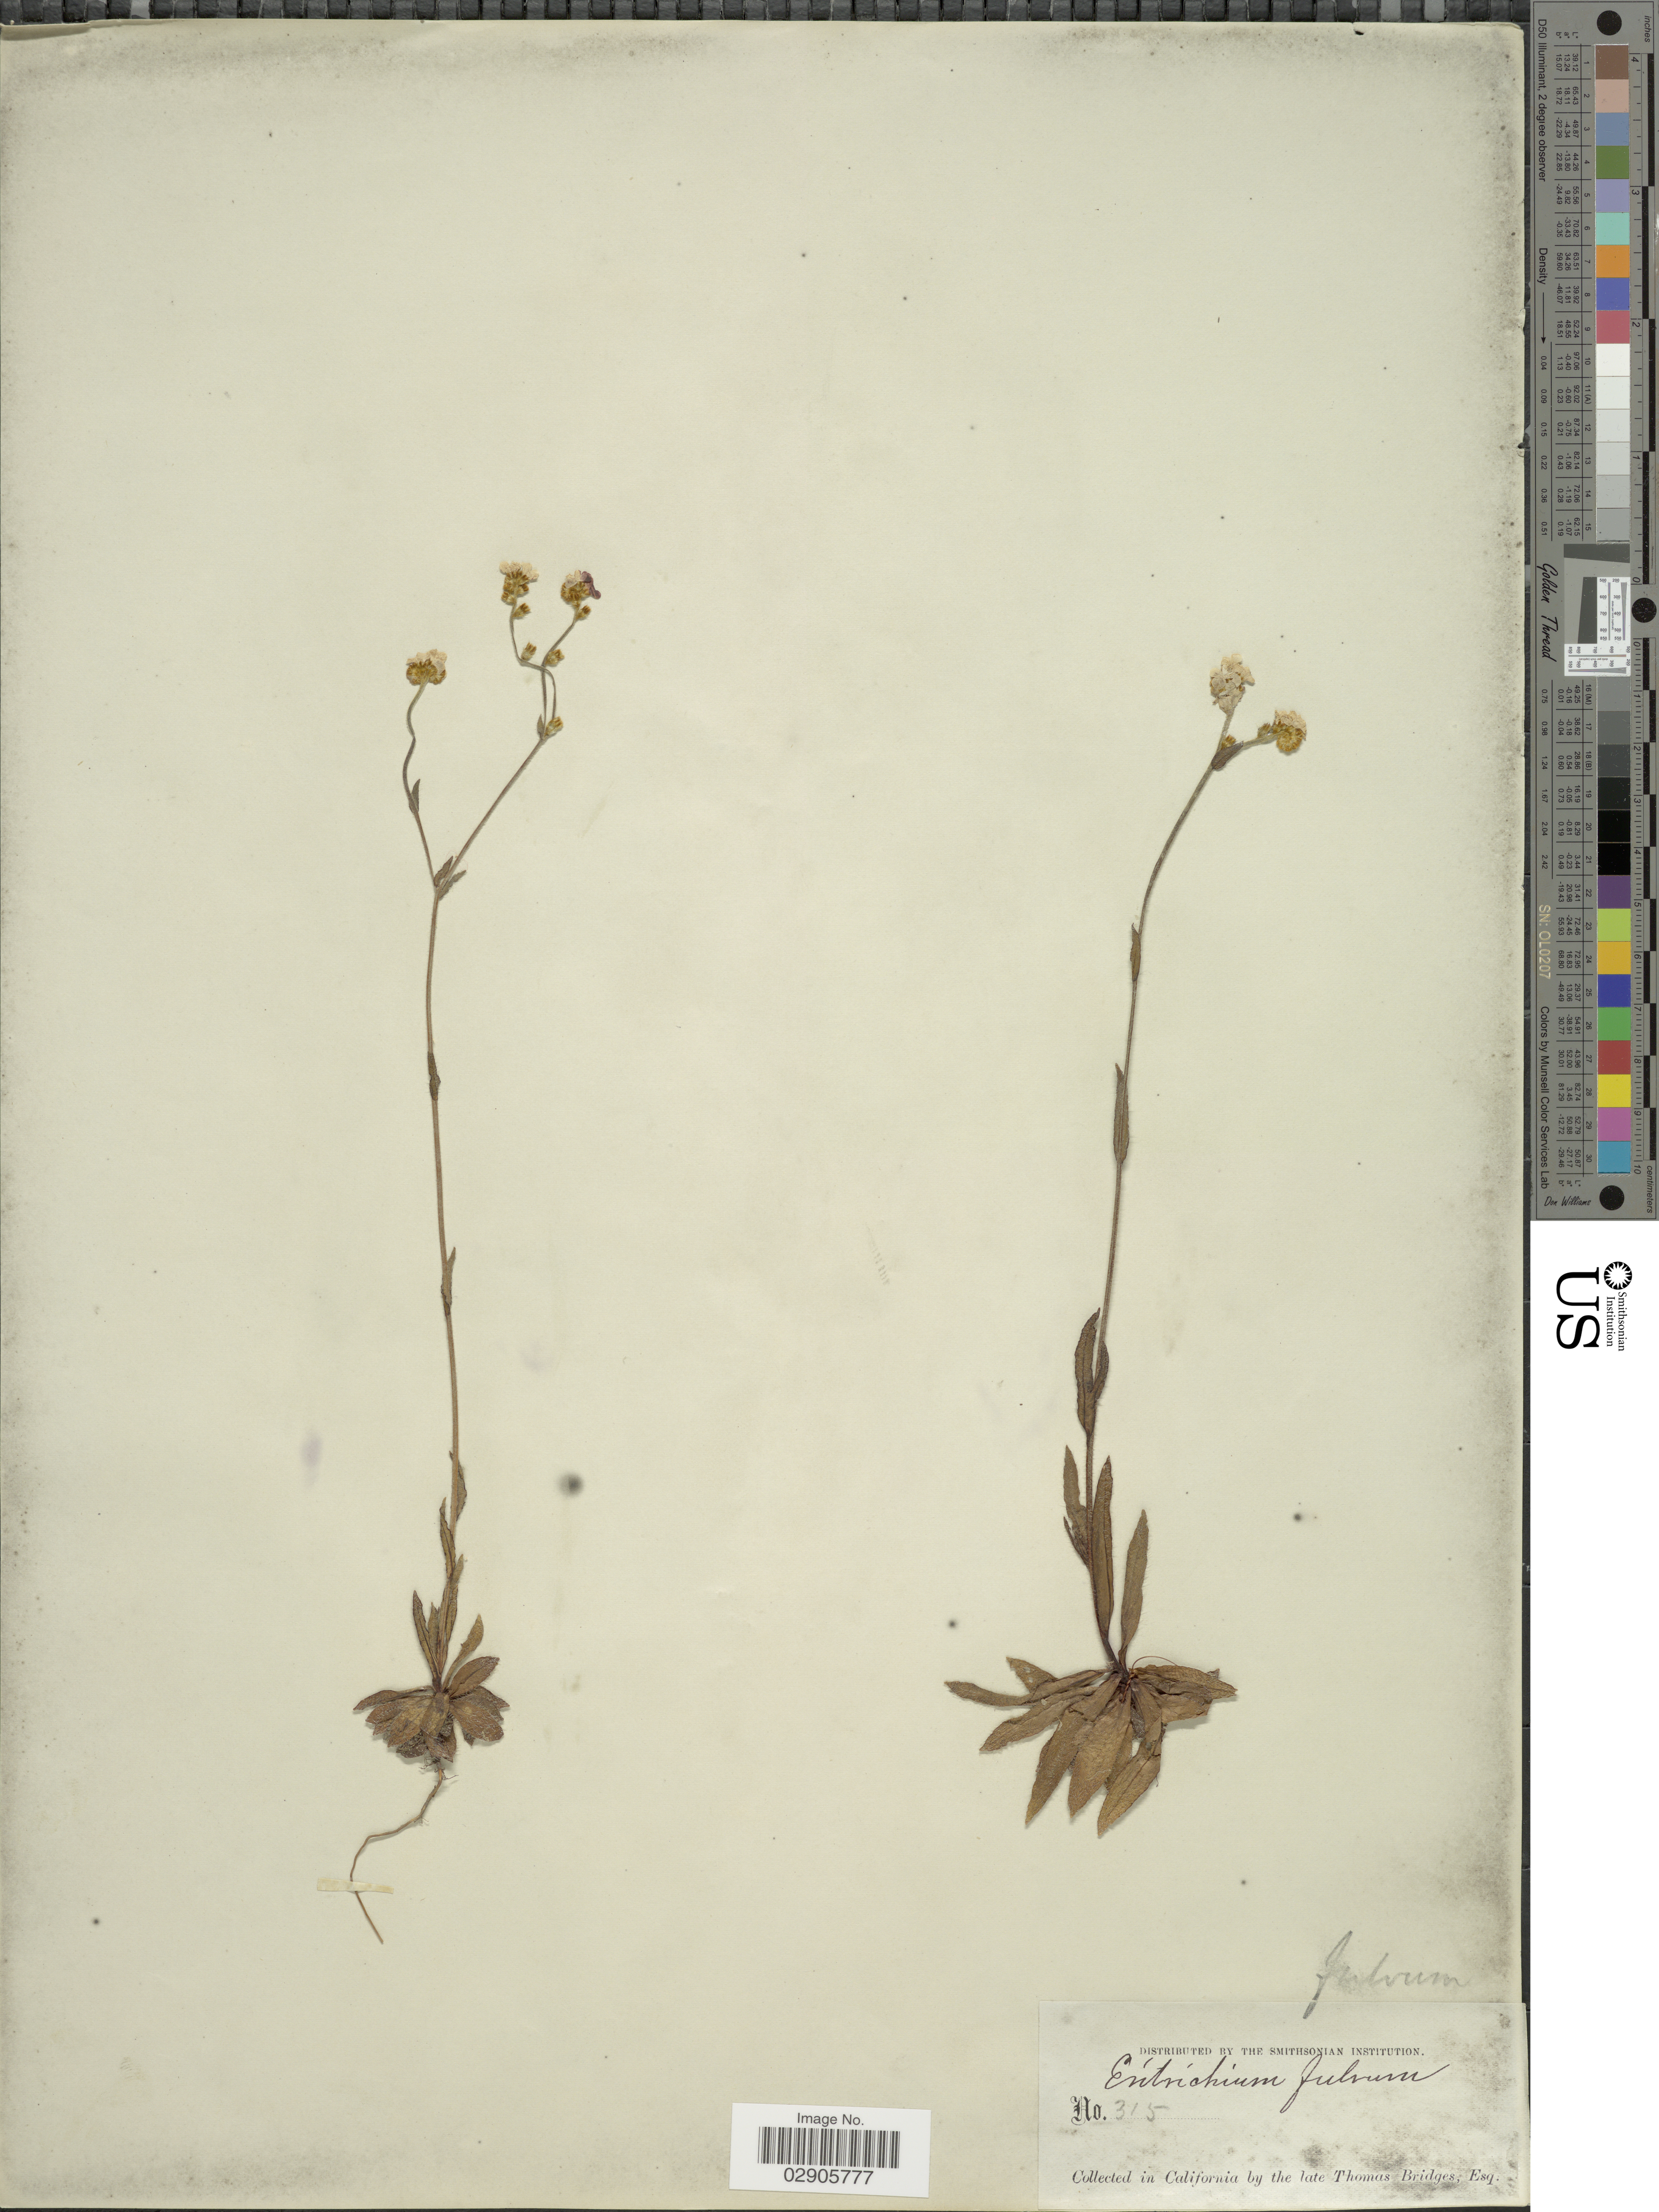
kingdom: Plantae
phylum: Tracheophyta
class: Magnoliopsida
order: Boraginales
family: Boraginaceae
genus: Plagiobothrys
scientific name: Plagiobothrys nothofulvus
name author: (A. Gray) A. Gray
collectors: T. Bridges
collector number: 315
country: United States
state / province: California